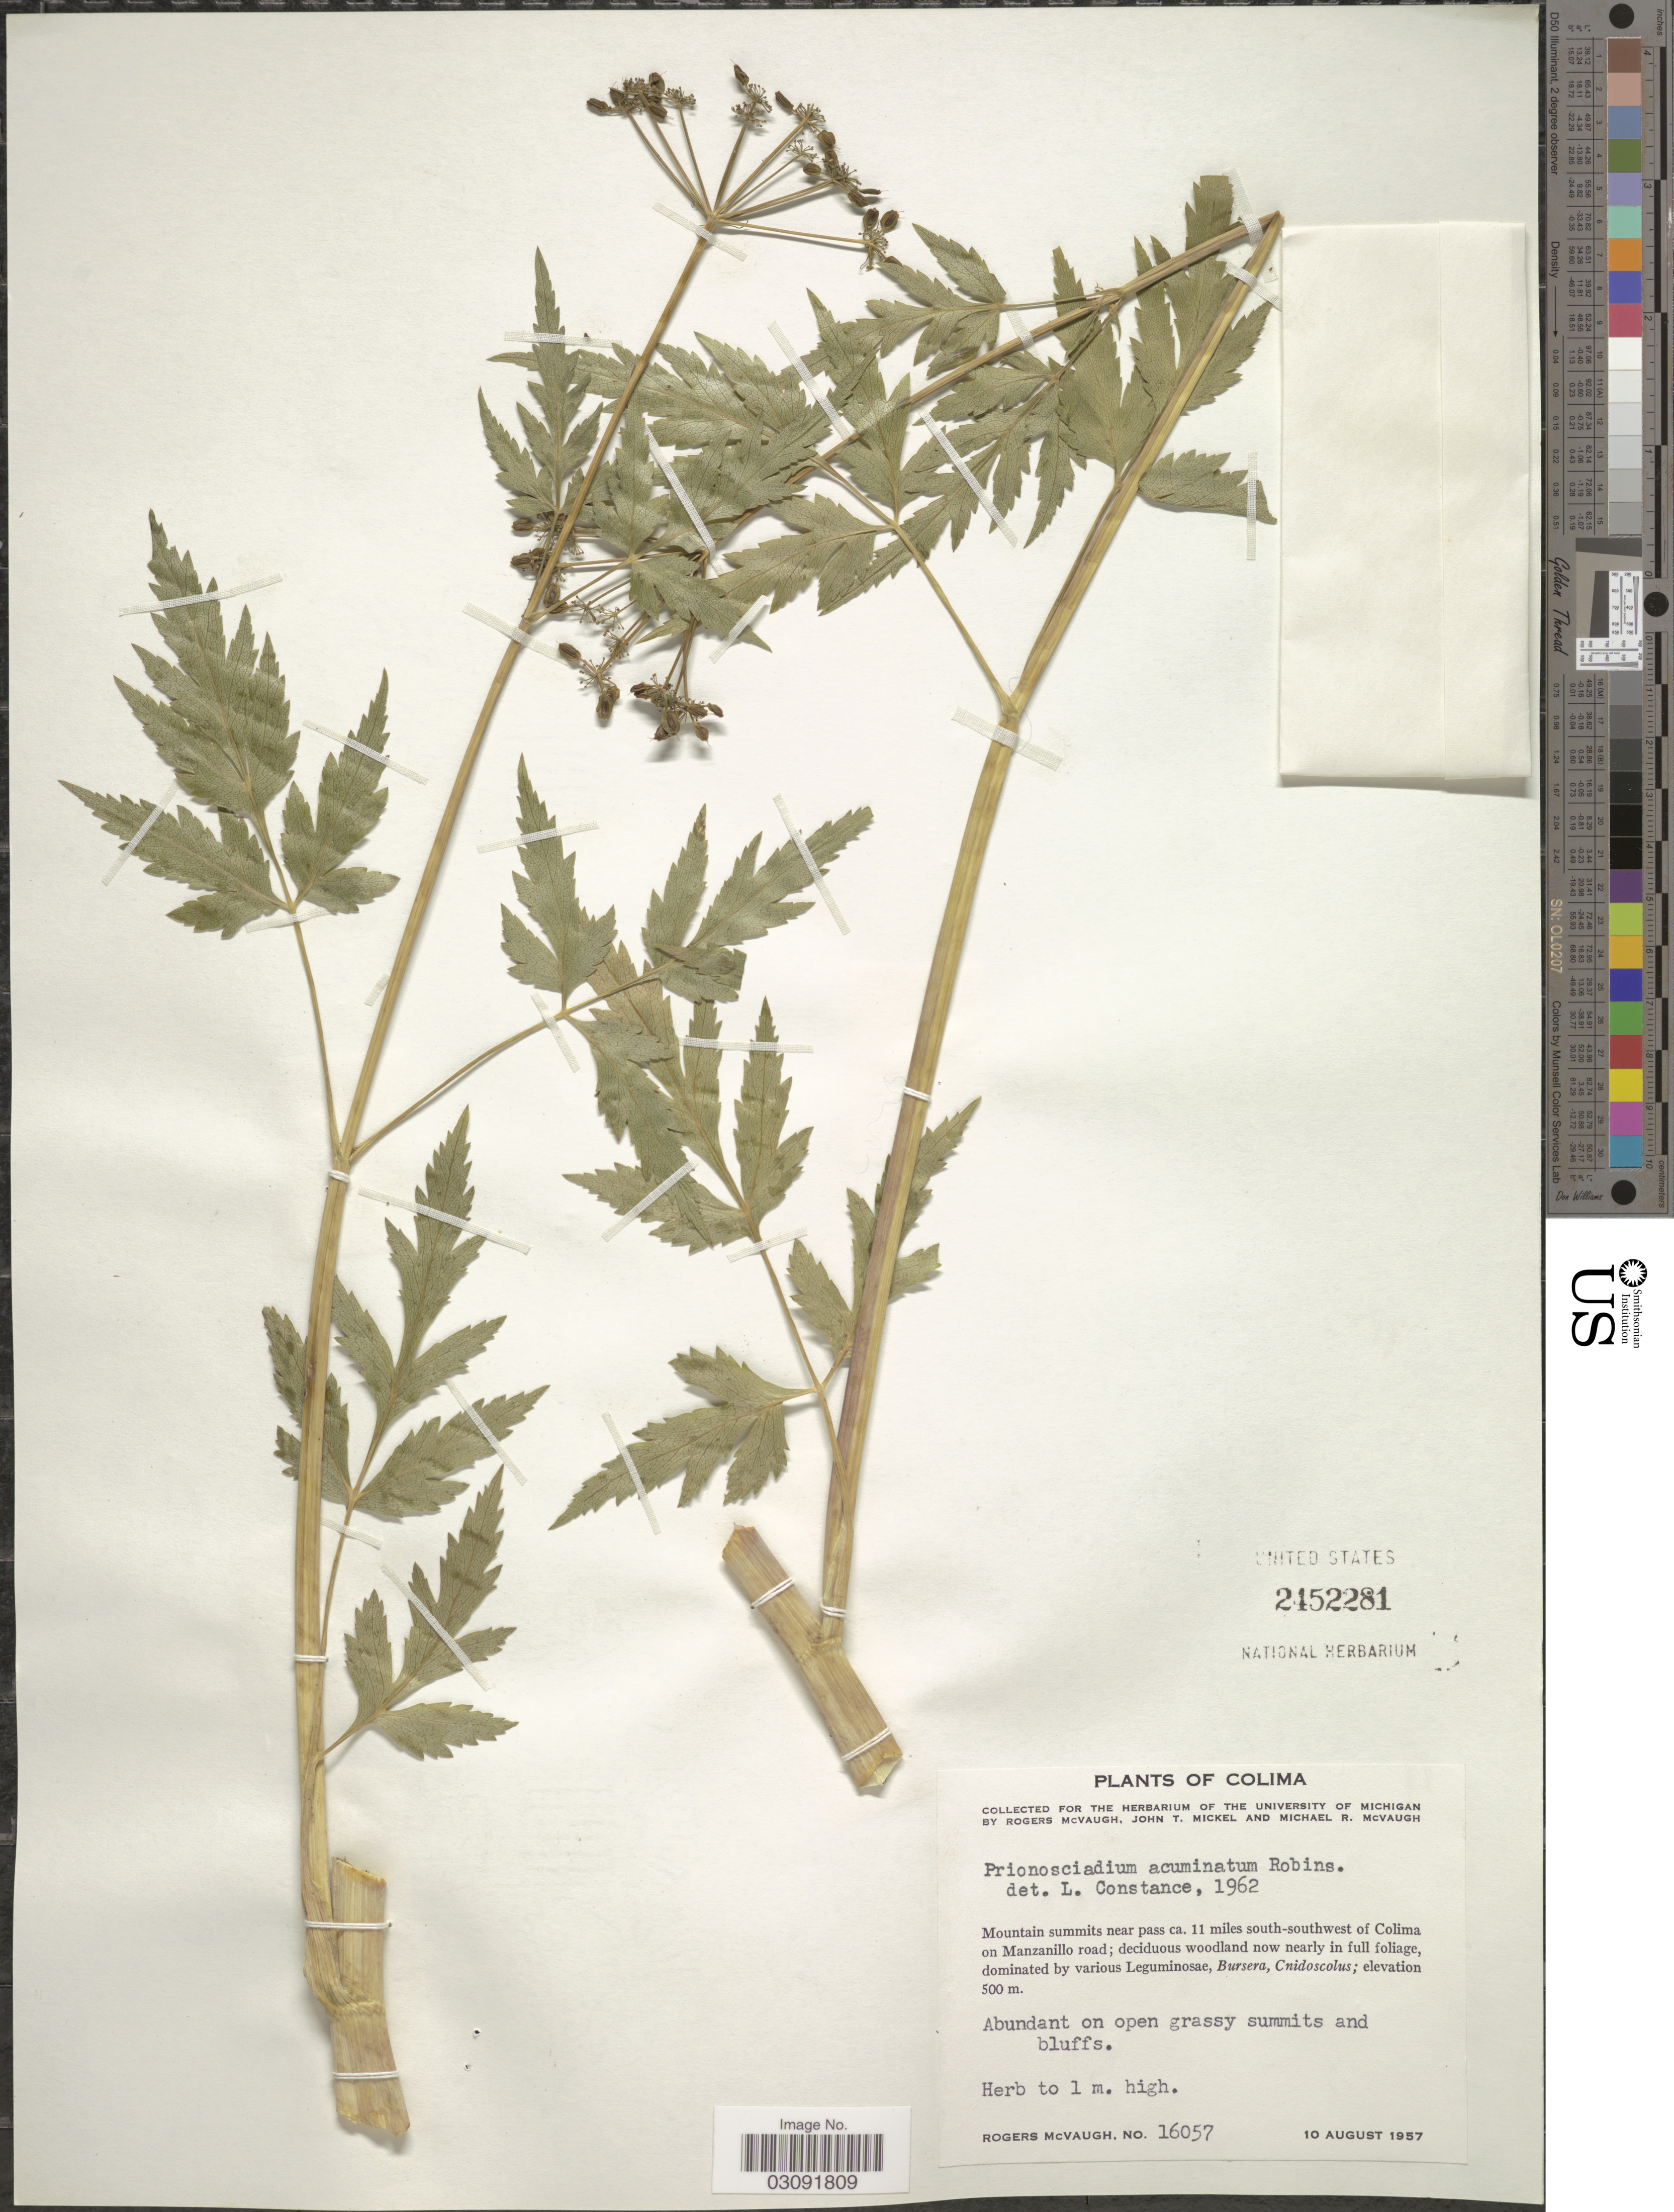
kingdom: Plantae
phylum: Tracheophyta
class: Magnoliopsida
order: Apiales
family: Apiaceae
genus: Prionosciadium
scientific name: Prionosciadium acuminatum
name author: B.L. Rob. ex J.M. Coult. & Rose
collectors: R. McVaugh, J. T. Mickel & M. R. McVaugh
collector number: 16057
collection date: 1957-08-10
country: Mexico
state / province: Colima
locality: Mountain summits near pass ca. 11 miles south-southwest of Colima on Manzanillo road.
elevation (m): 500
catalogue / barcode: US 2452281